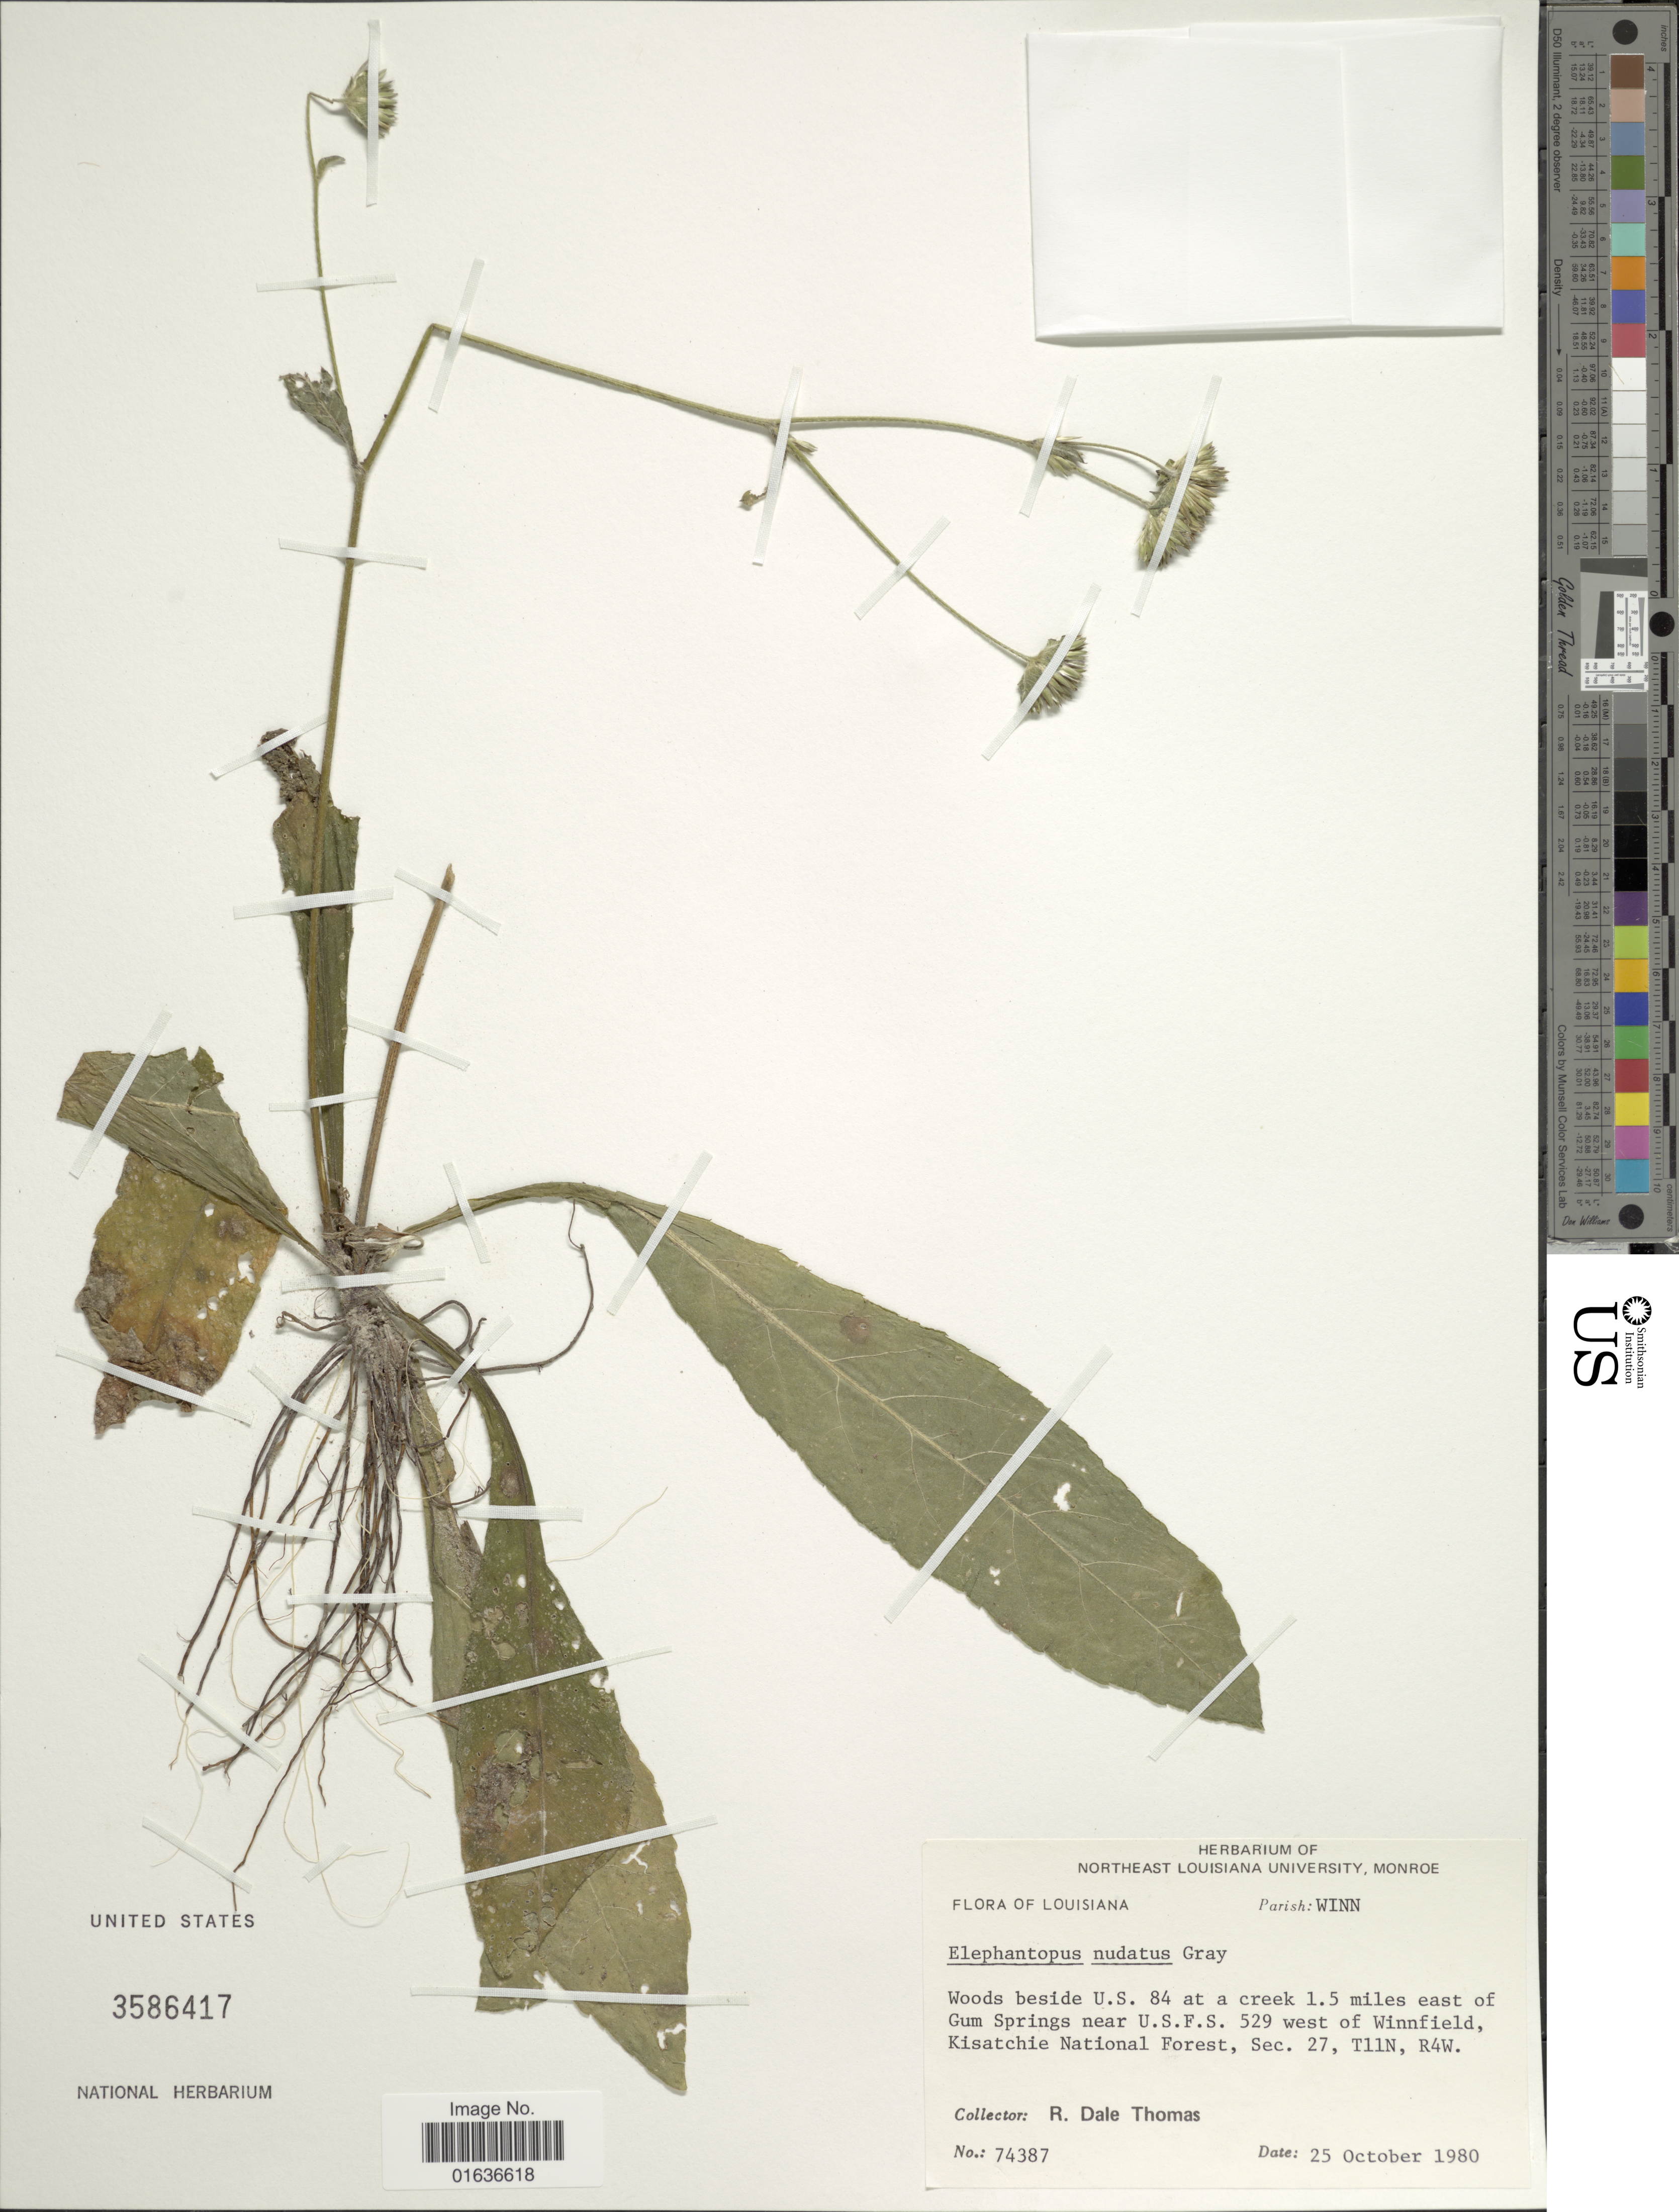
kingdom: Plantae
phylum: Tracheophyta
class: Magnoliopsida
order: Asterales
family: Asteraceae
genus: Elephantopus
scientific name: Elephantopus nudatus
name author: A. Gray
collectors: R. Thomas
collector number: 74387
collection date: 1980-10-25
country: United States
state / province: Louisiana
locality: Parish: Winn, Woods beside U.S. 84 at a creek 1.5 miles east of Gum Springs near U.S.F.S. 529 west of Winnfield, Kisatchie National Forest, sec. 27, T11N, R4W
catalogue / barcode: US 3586417